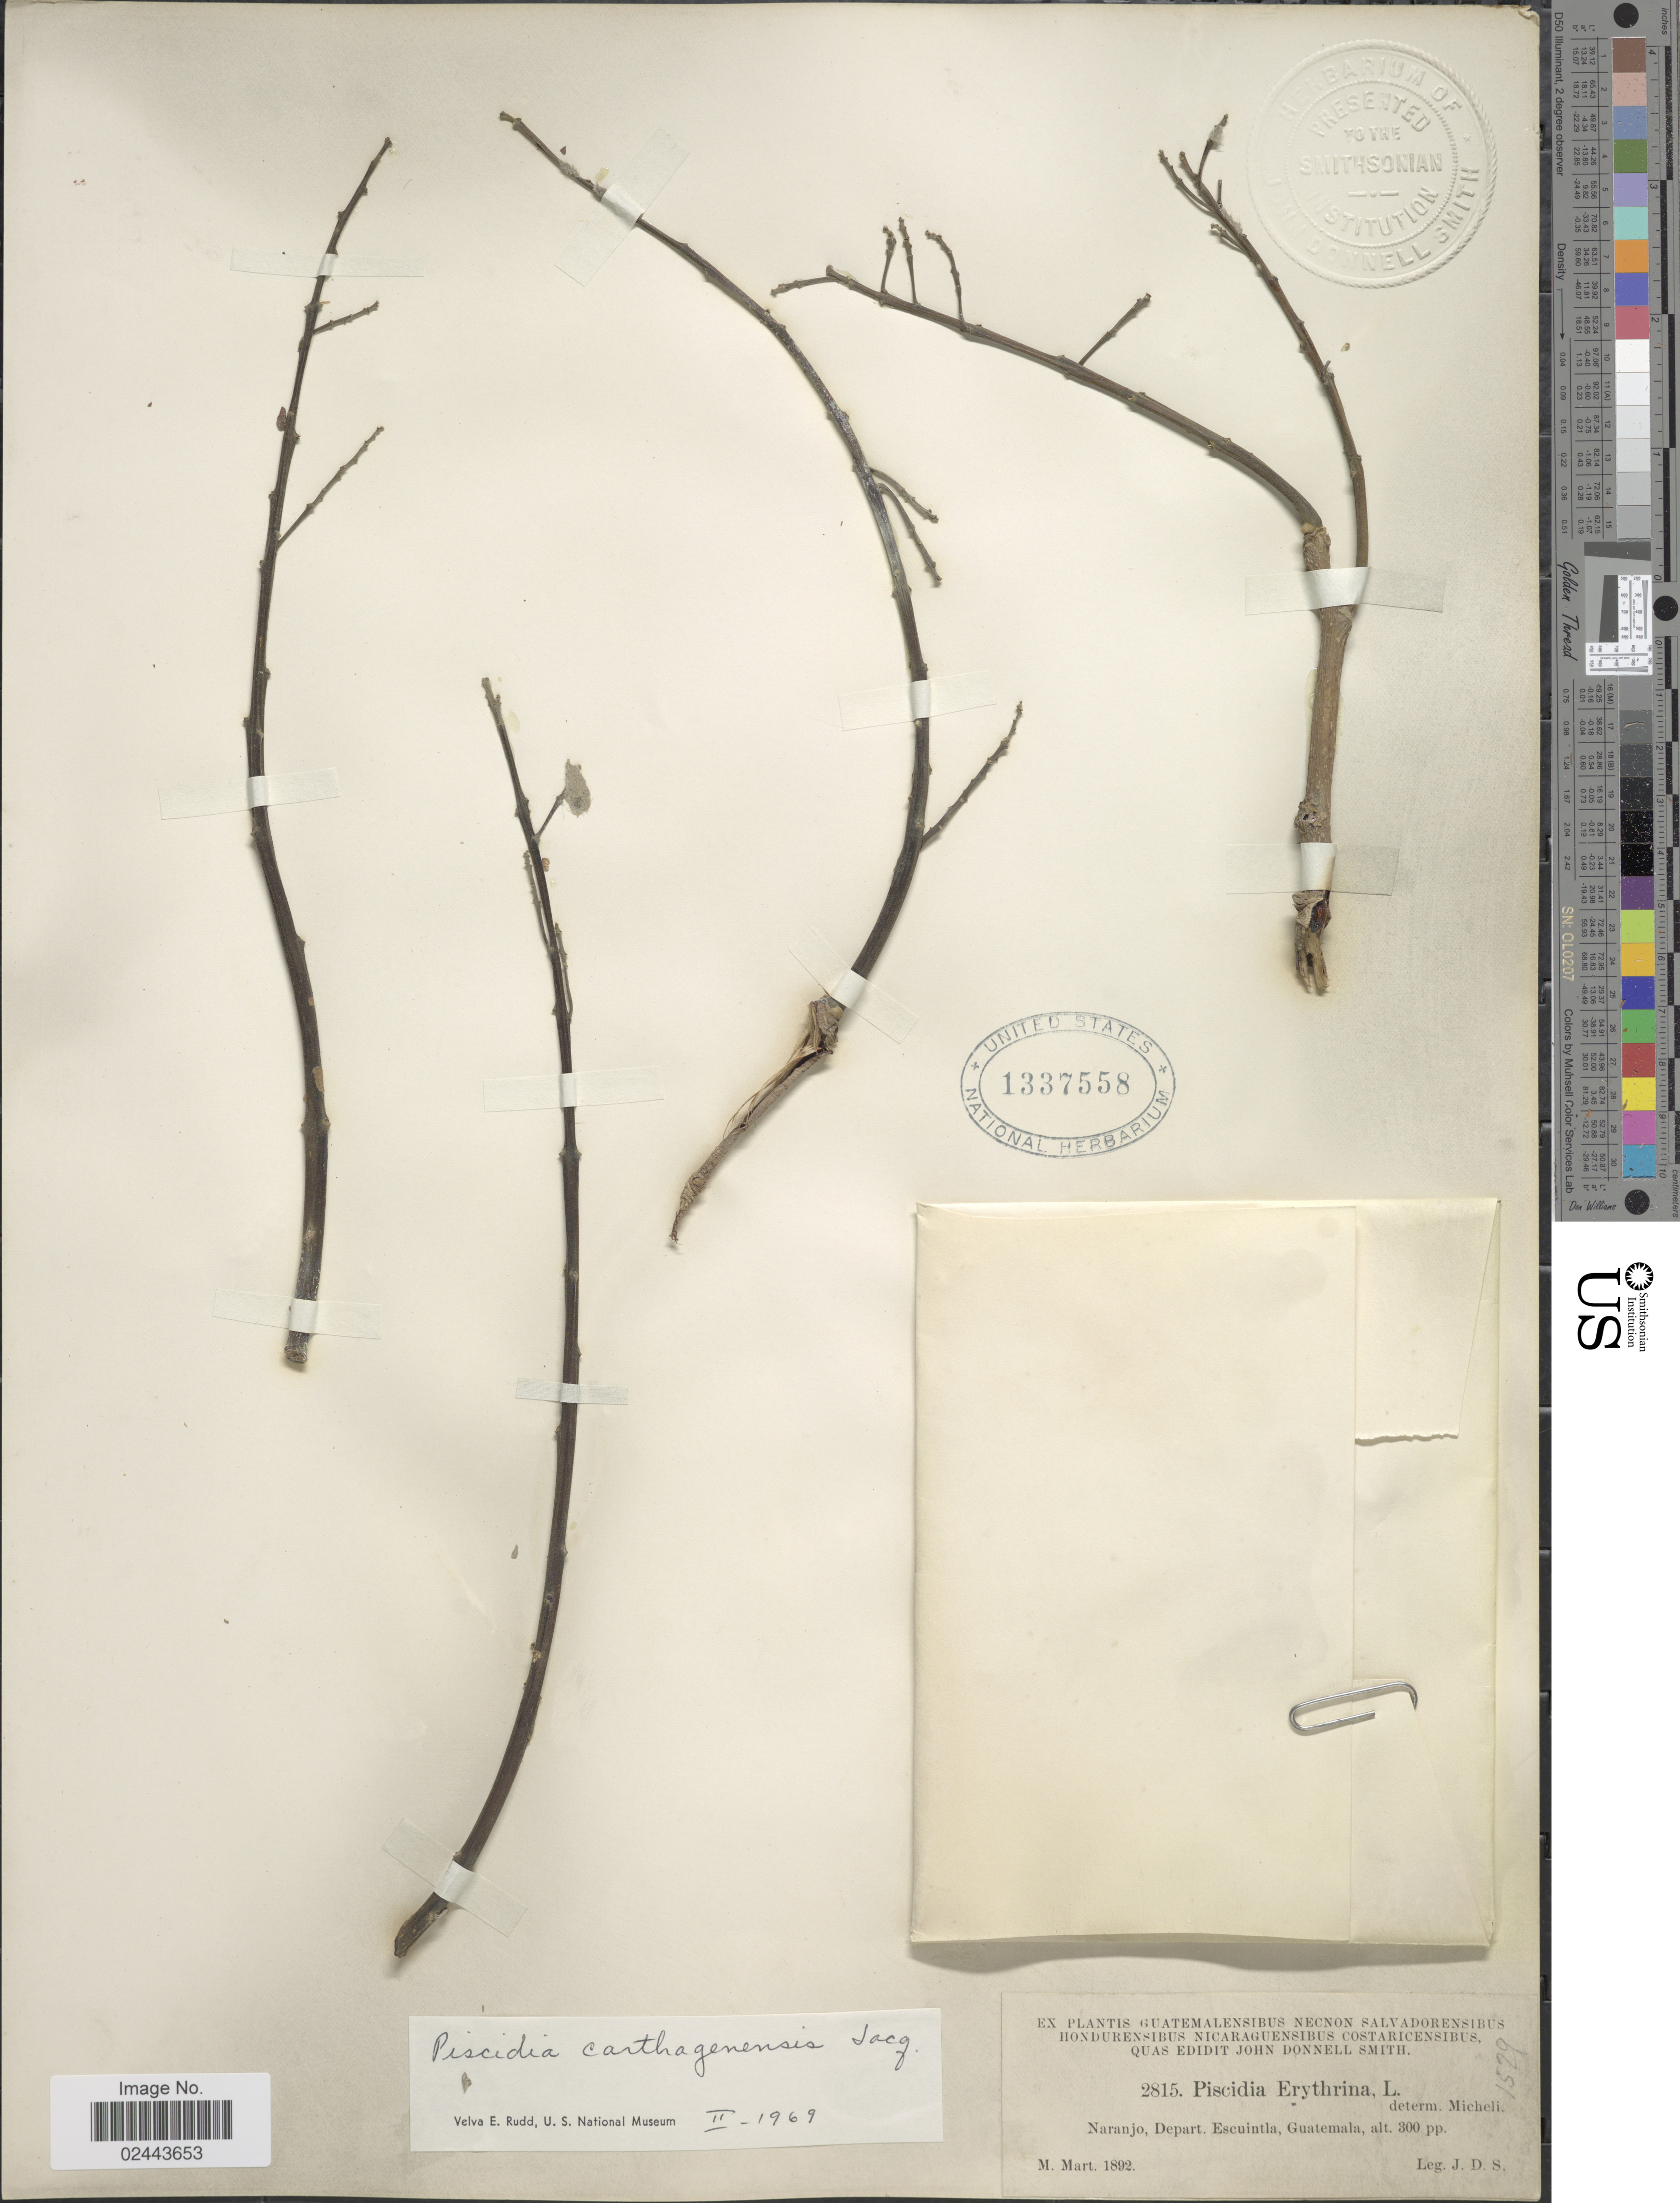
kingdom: Plantae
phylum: Tracheophyta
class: Magnoliopsida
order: Fabales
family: Fabaceae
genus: Piscidia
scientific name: Piscidia carthagenensis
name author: Jacq.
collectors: J. Donnell Smith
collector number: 2815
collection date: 1892-03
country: Guatemala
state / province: Escuintla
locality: Naranjo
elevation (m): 91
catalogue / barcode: US 1337558